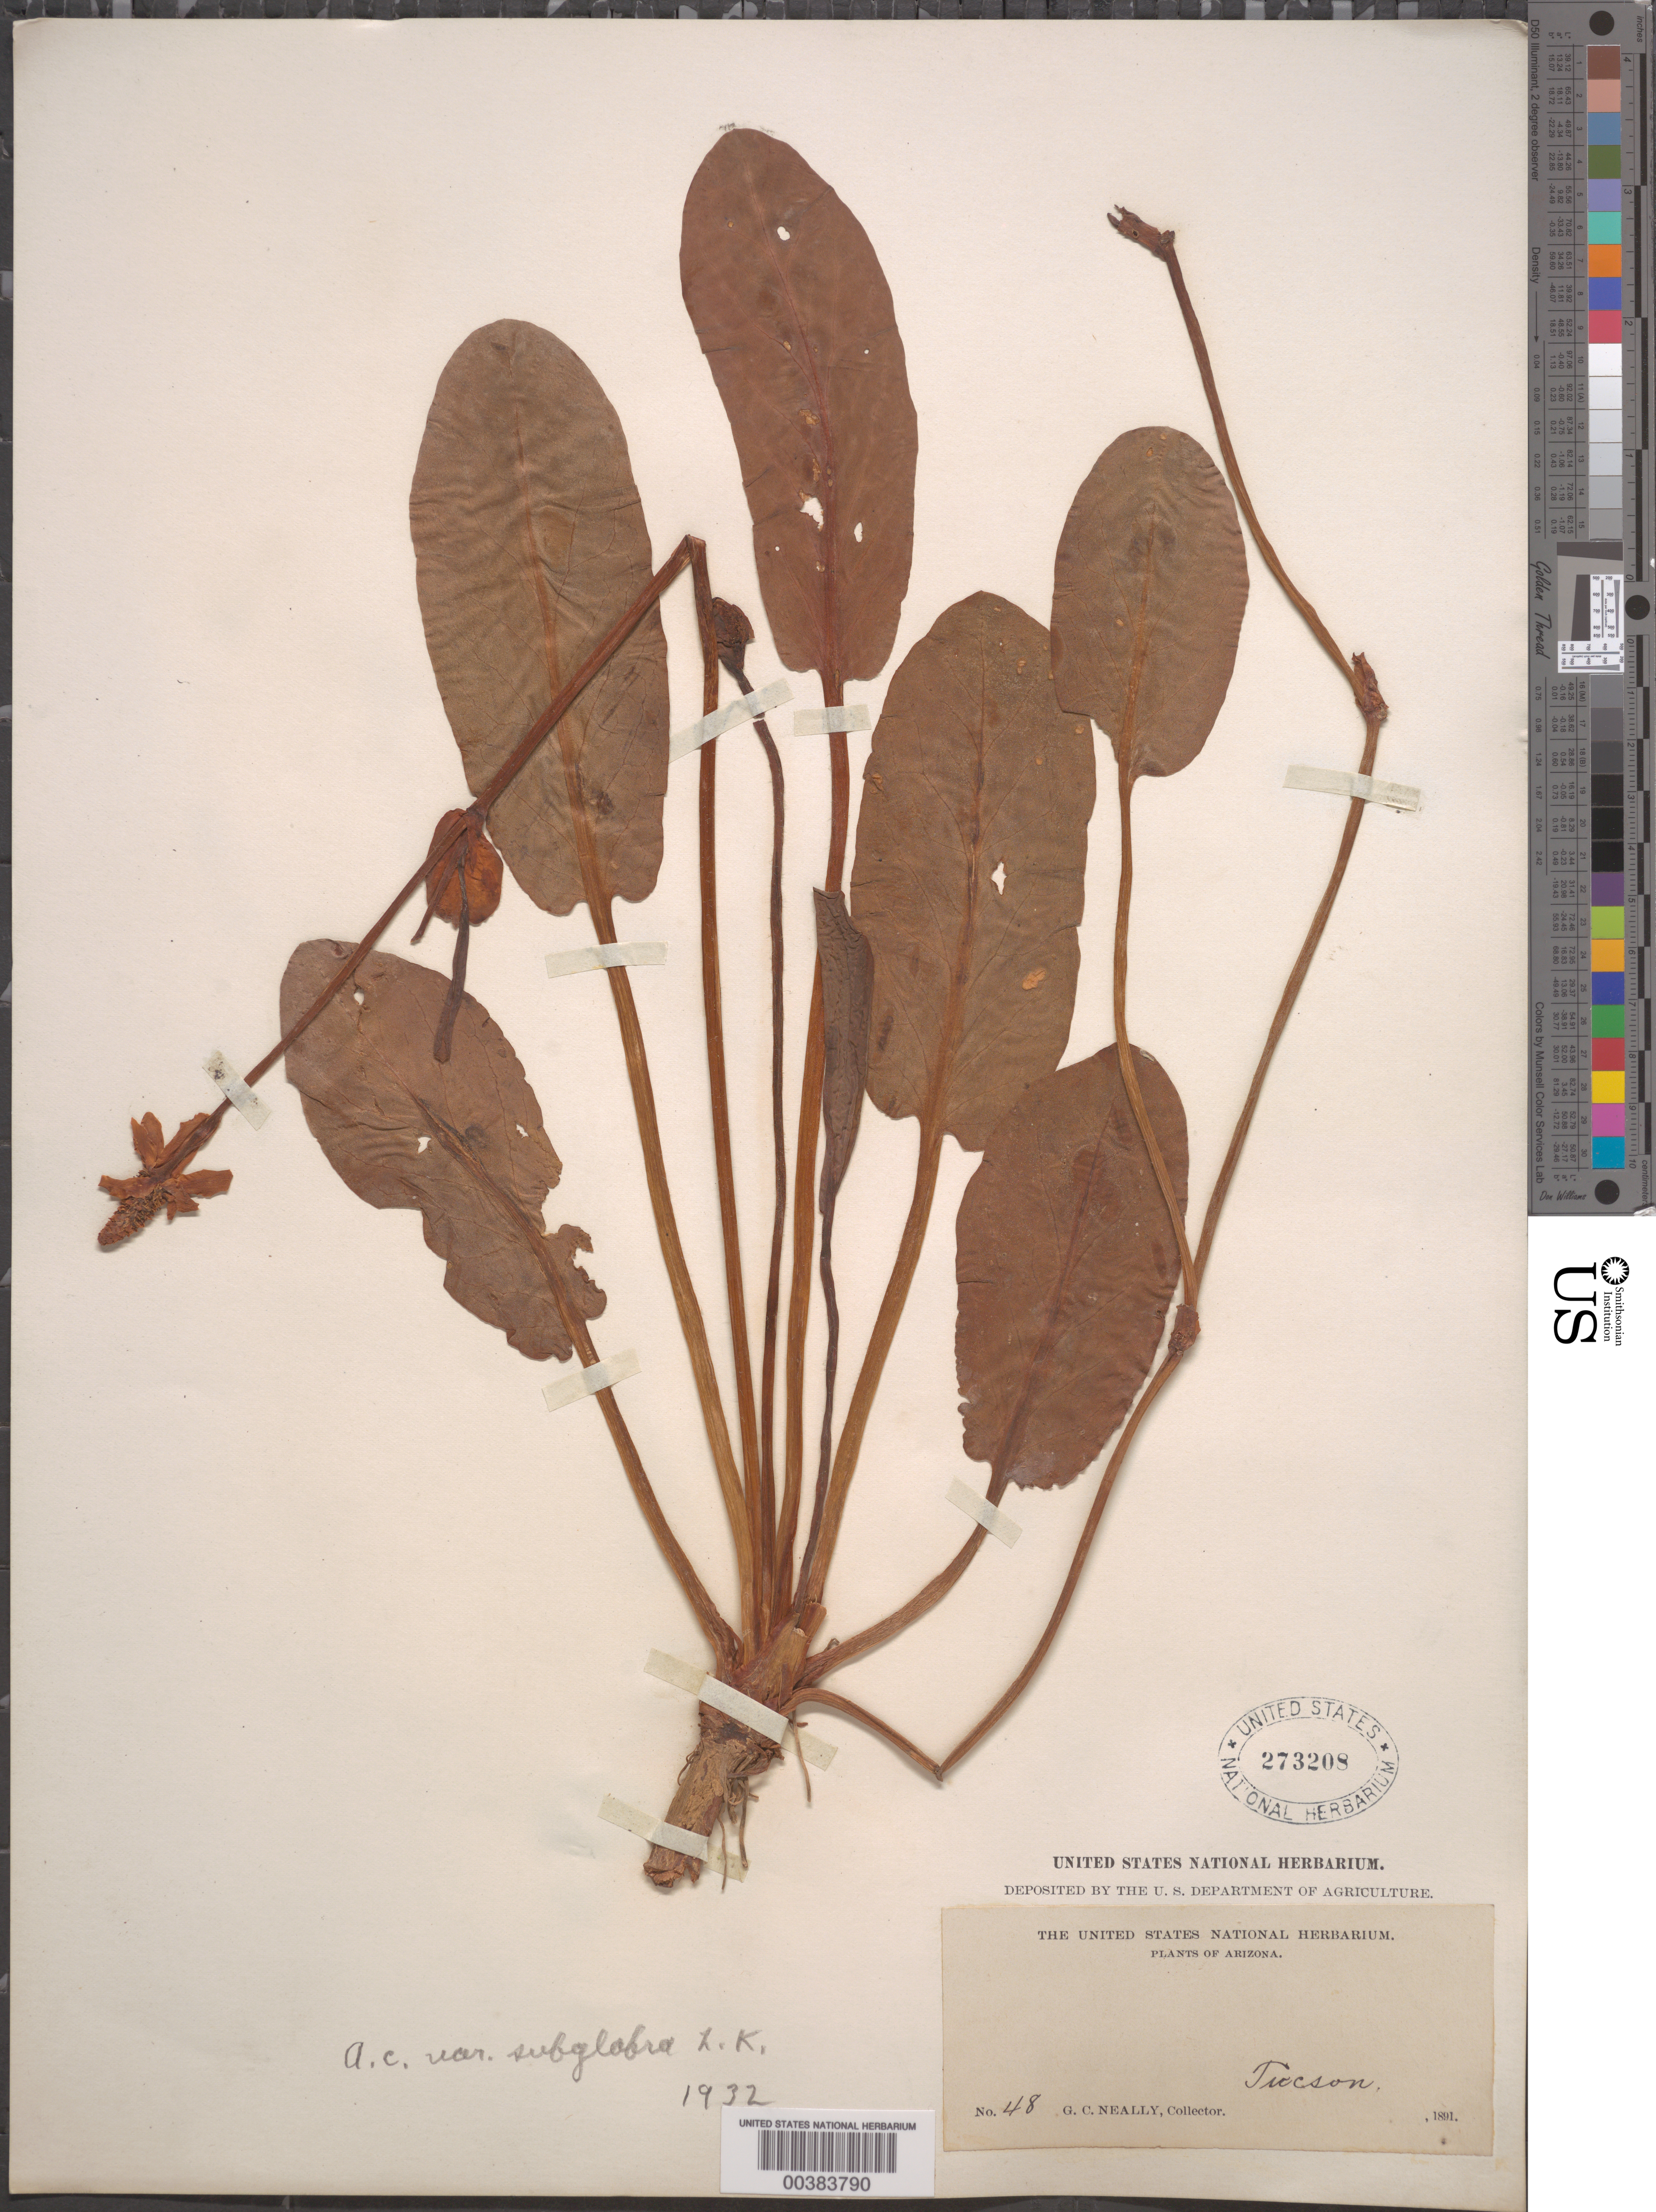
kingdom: Plantae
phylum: Tracheophyta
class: Magnoliopsida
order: Piperales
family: Saururaceae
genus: Anemopsis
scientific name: Anemopsis californica var. subglabra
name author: Kelso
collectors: G. C. Nealley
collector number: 48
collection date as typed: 1891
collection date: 1891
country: United States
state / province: Arizona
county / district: Pima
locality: Tucson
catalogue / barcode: US 273208